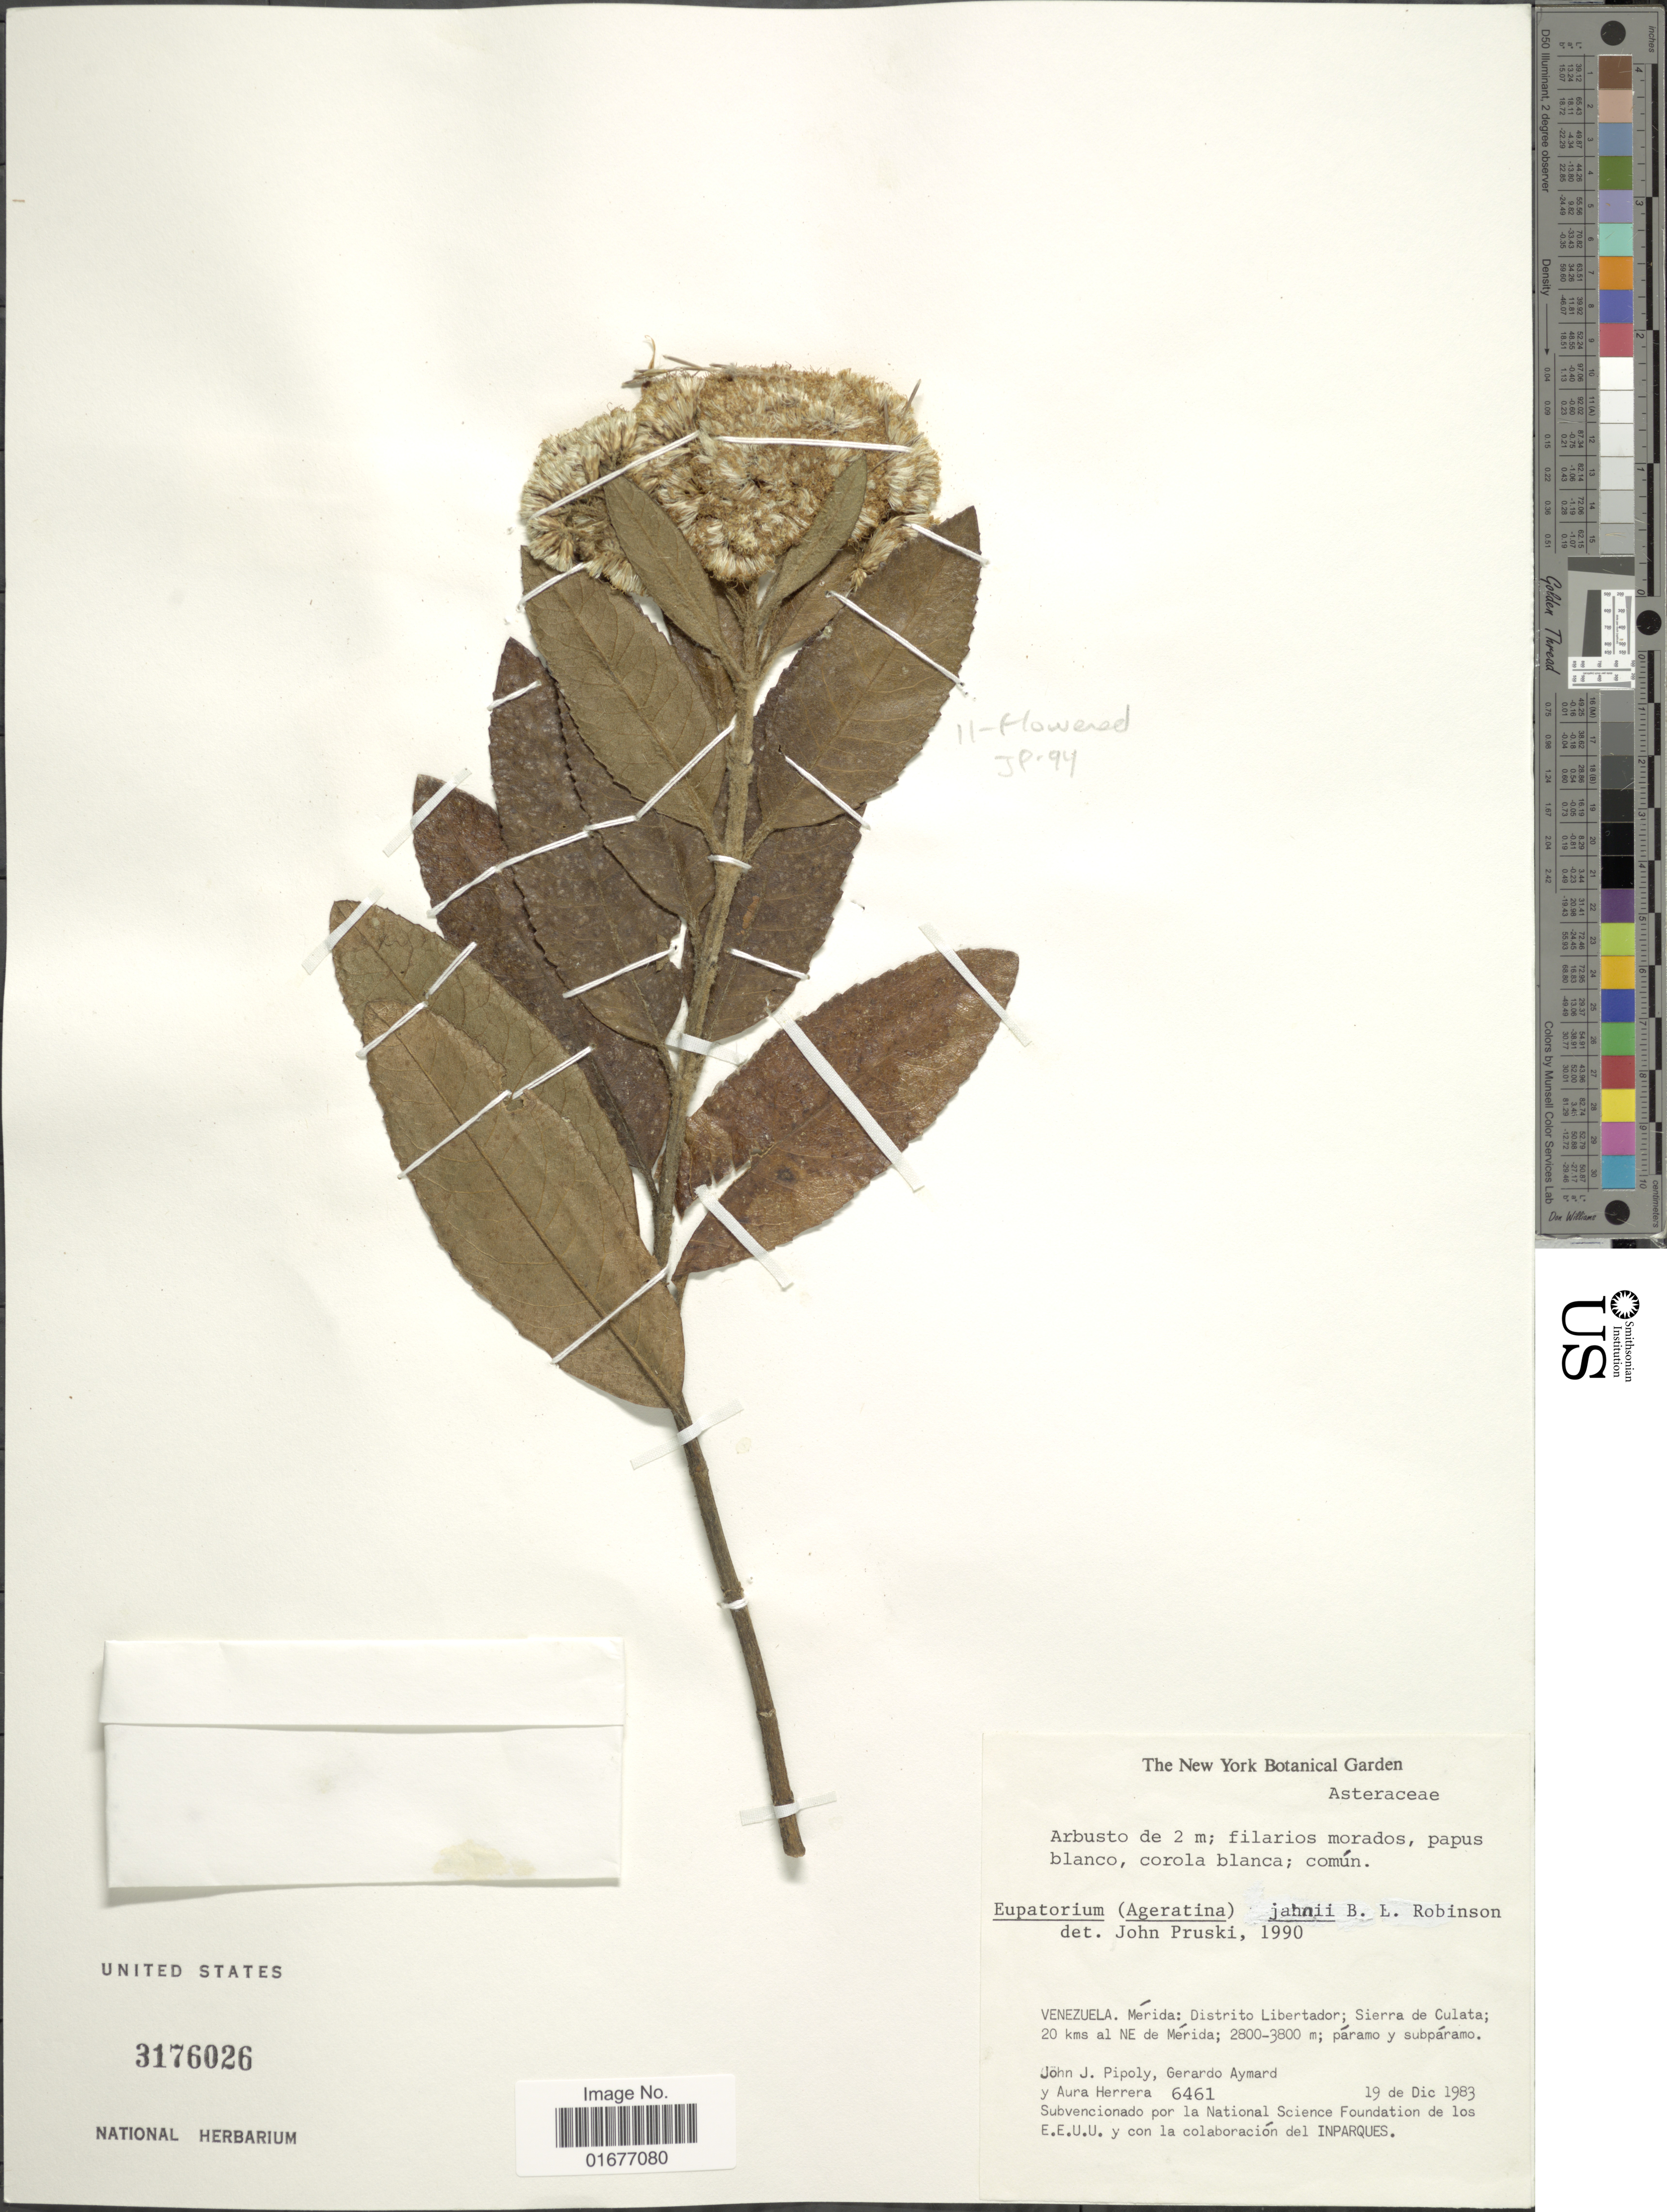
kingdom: Plantae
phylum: Tracheophyta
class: Magnoliopsida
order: Asterales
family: Asteraceae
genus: Ageratina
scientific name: Ageratina jahnii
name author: (B.L. Rob.) R.M. King & H. Rob.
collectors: J. J. Pipoly, G. A. Aymard & A. Herrera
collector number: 6461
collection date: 1983-12-19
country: Venezuela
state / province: Mérida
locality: Distrito Libertador; Sierra de Culata; 20 kms al NE de Merida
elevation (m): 2800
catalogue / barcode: US 3176026